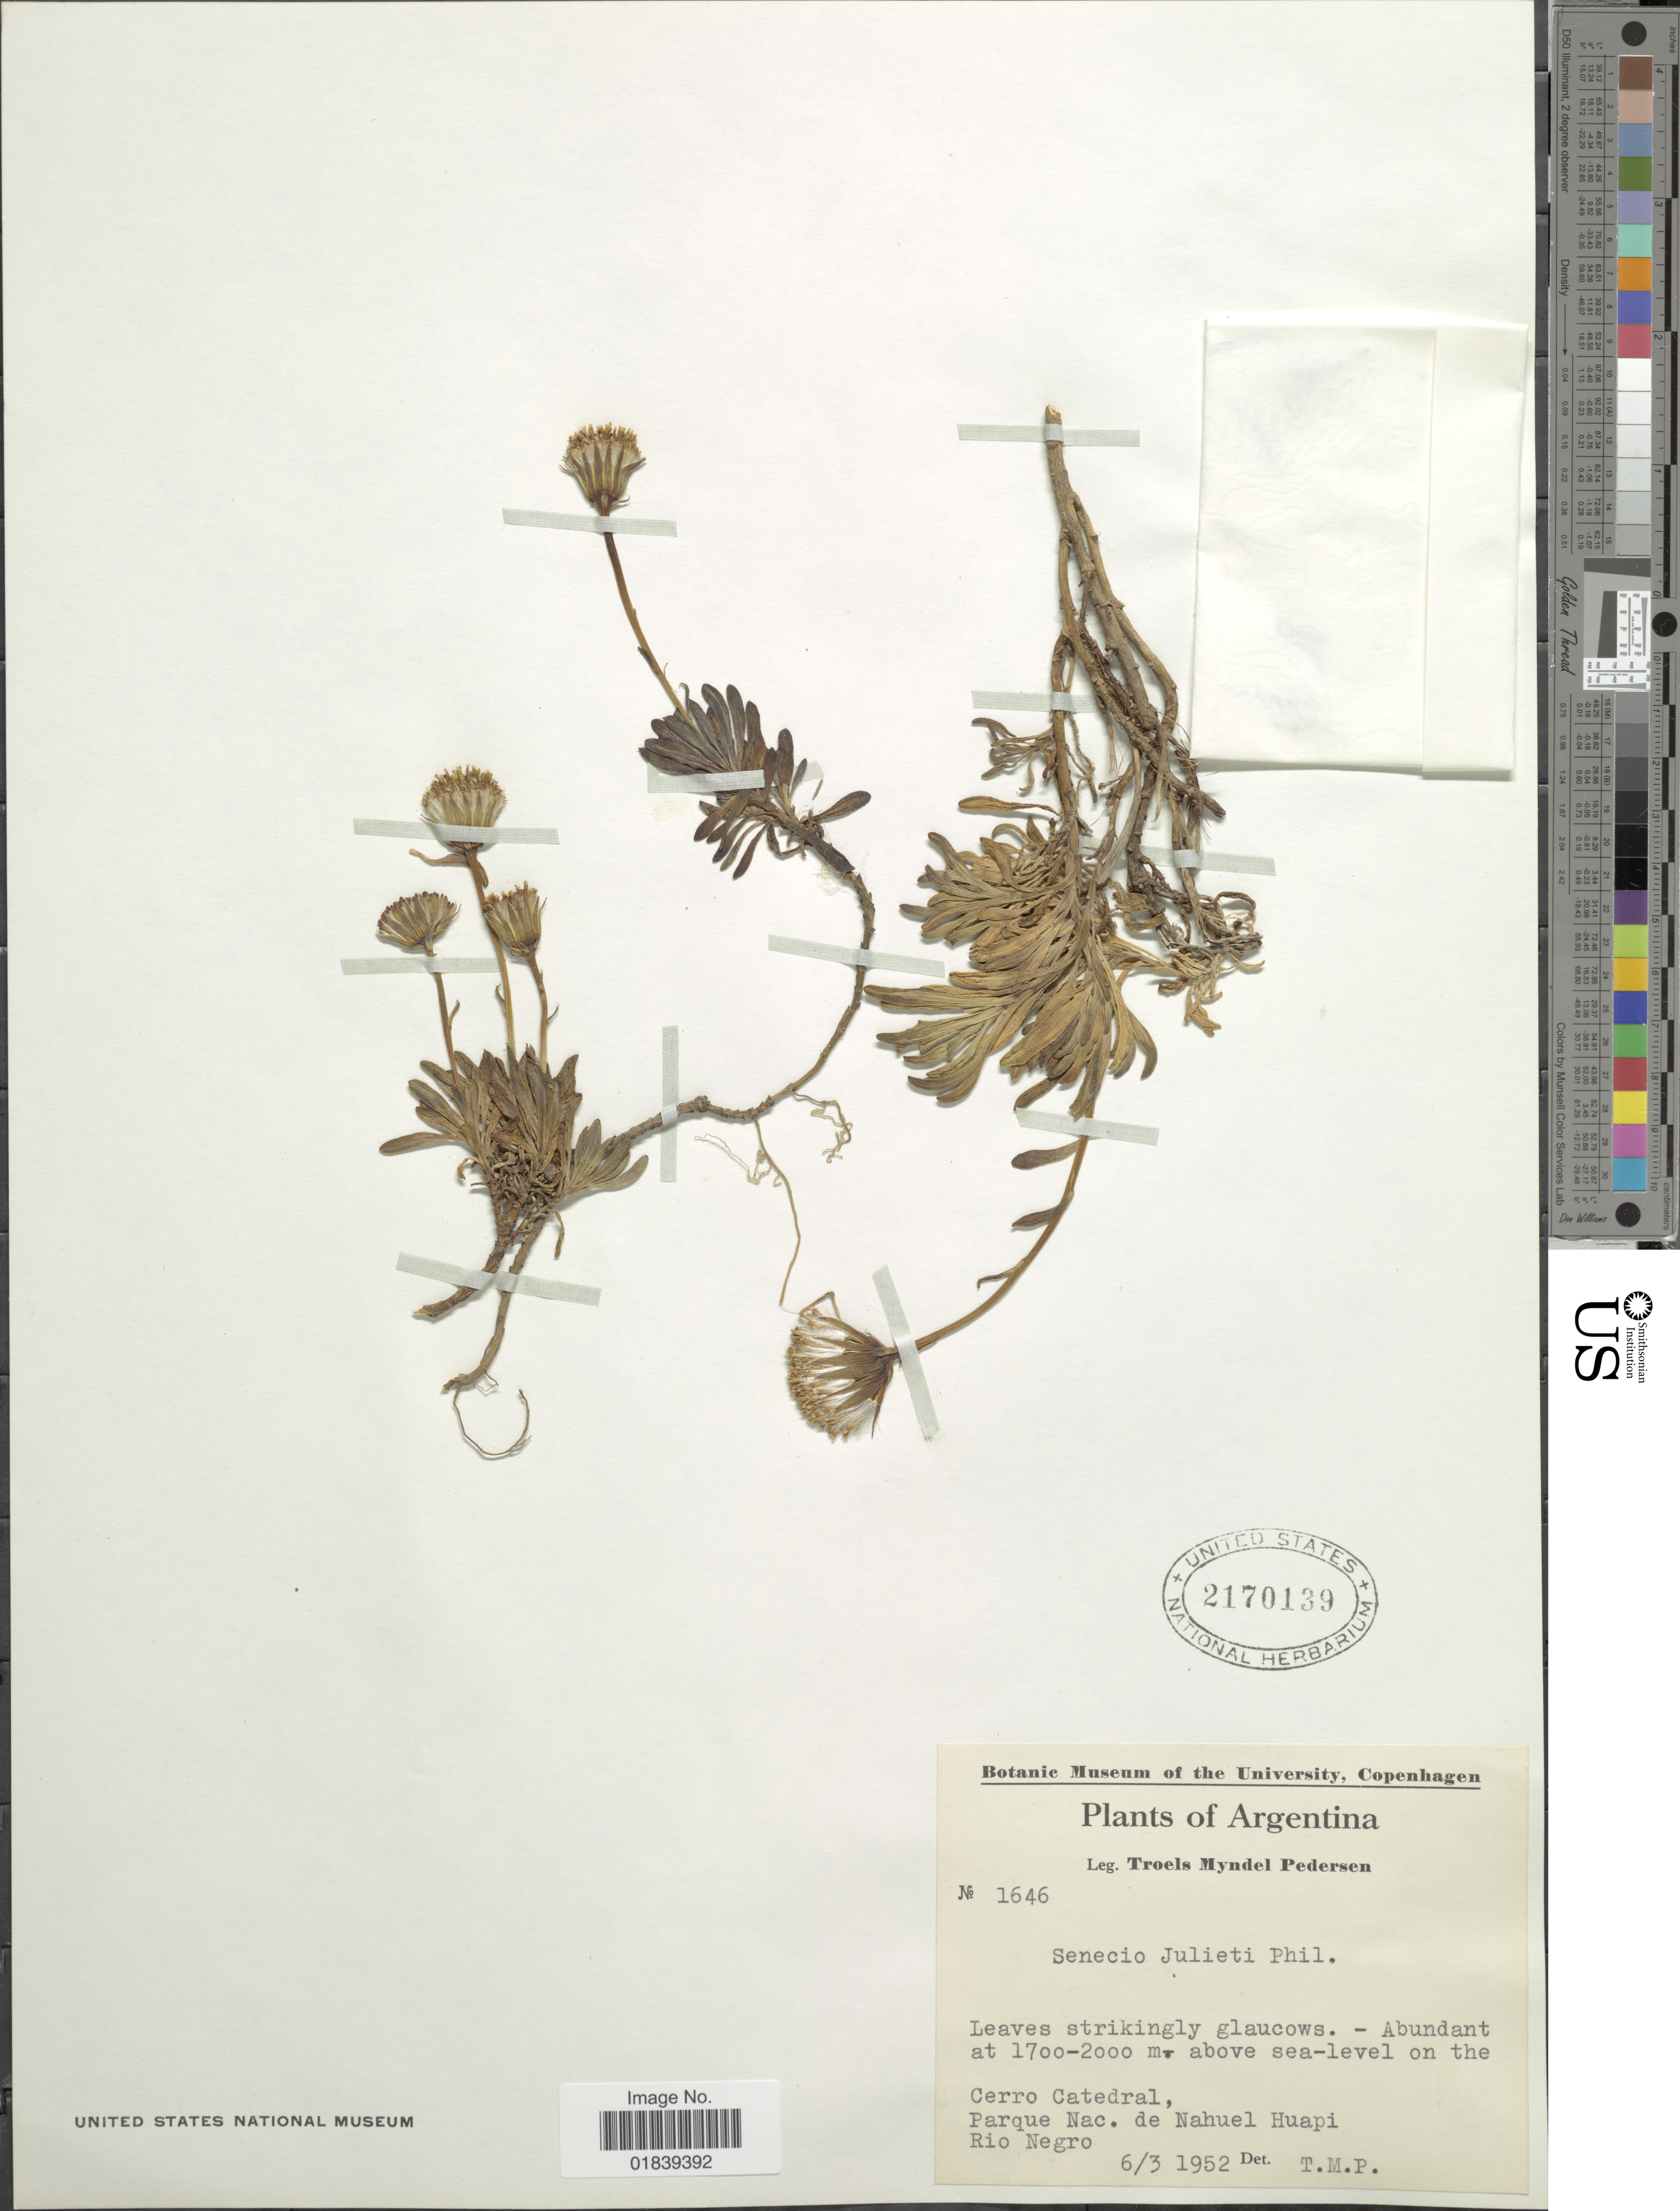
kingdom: Plantae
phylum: Tracheophyta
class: Magnoliopsida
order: Asterales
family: Asteraceae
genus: Senecio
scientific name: Senecio bipontinii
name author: Wedd.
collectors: T. Pederson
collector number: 1646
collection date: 1952-03-06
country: Argentina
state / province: Rio Negro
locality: Cerro Catedral, Parque Nac. de Nahuel Huapi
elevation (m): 1700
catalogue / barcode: US 2170139